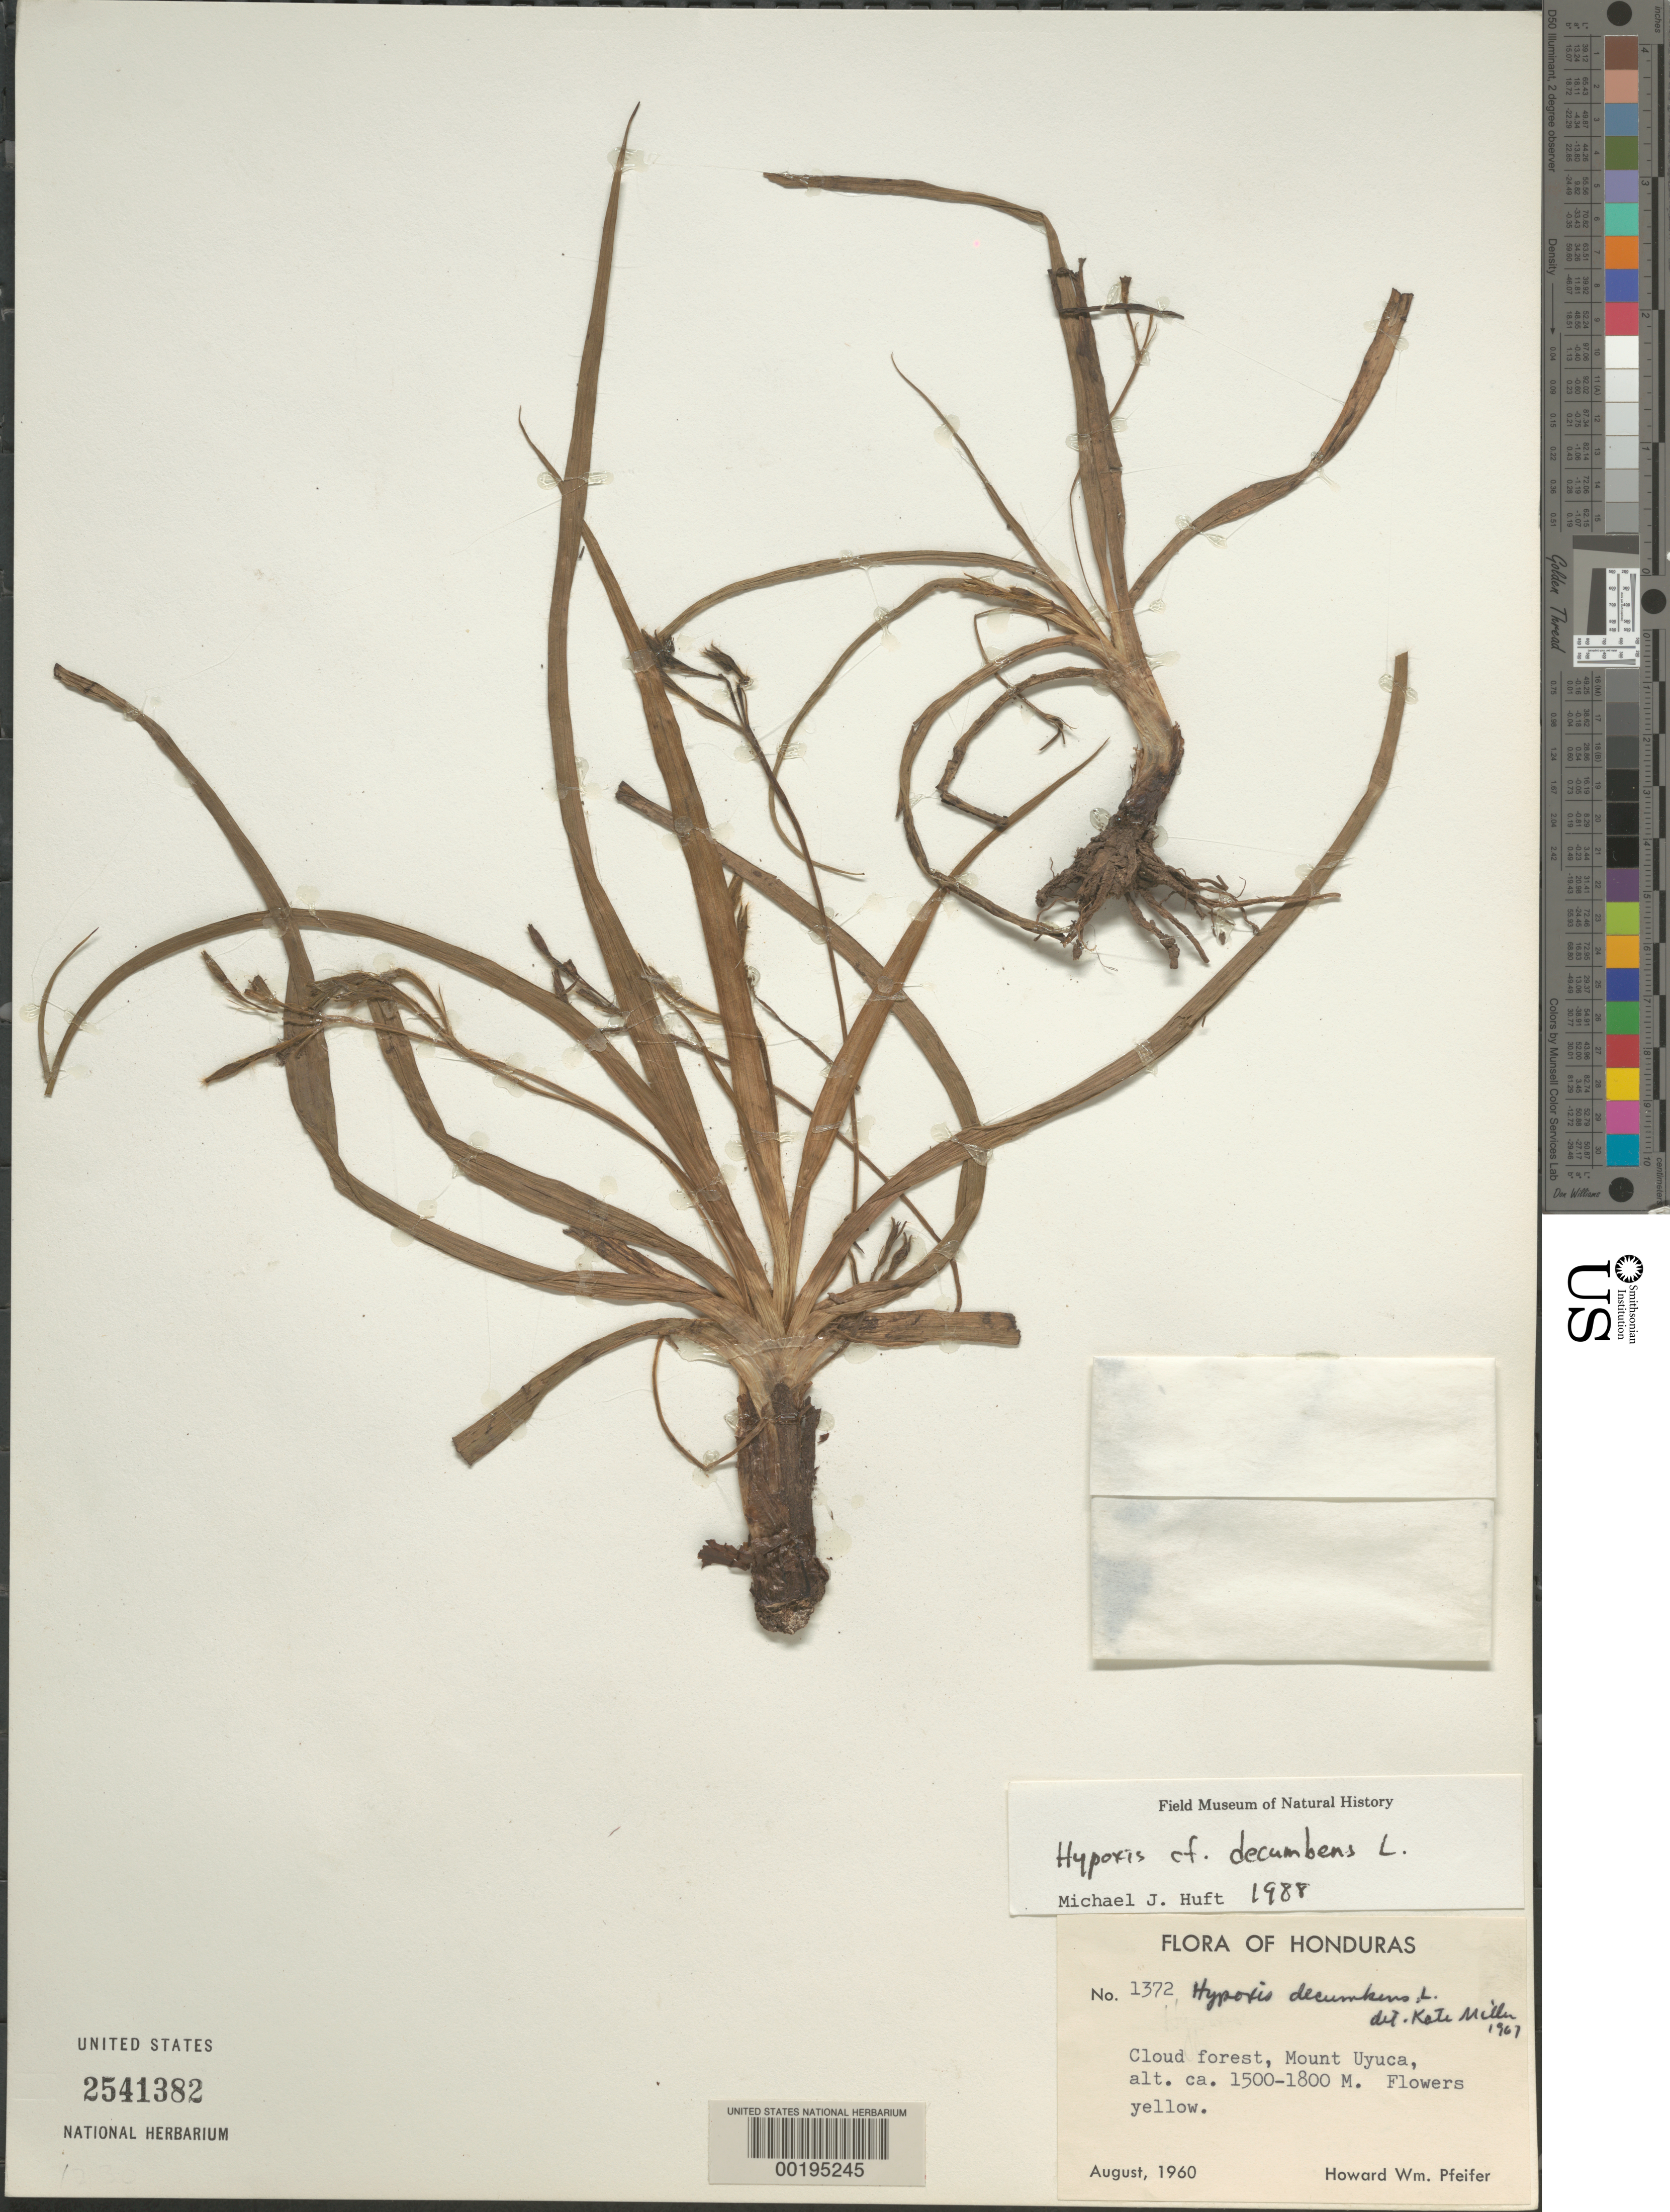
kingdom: Plantae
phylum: Tracheophyta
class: Liliopsida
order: Asparagales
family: Hypoxidaceae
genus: Hypoxis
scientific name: Hypoxis decumbens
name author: L.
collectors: H. W. Pfeifer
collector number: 1372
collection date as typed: Aug 1960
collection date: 1960-08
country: Honduras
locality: Mount Uyuca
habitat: Cloud forest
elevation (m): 1500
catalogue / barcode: US 2541382